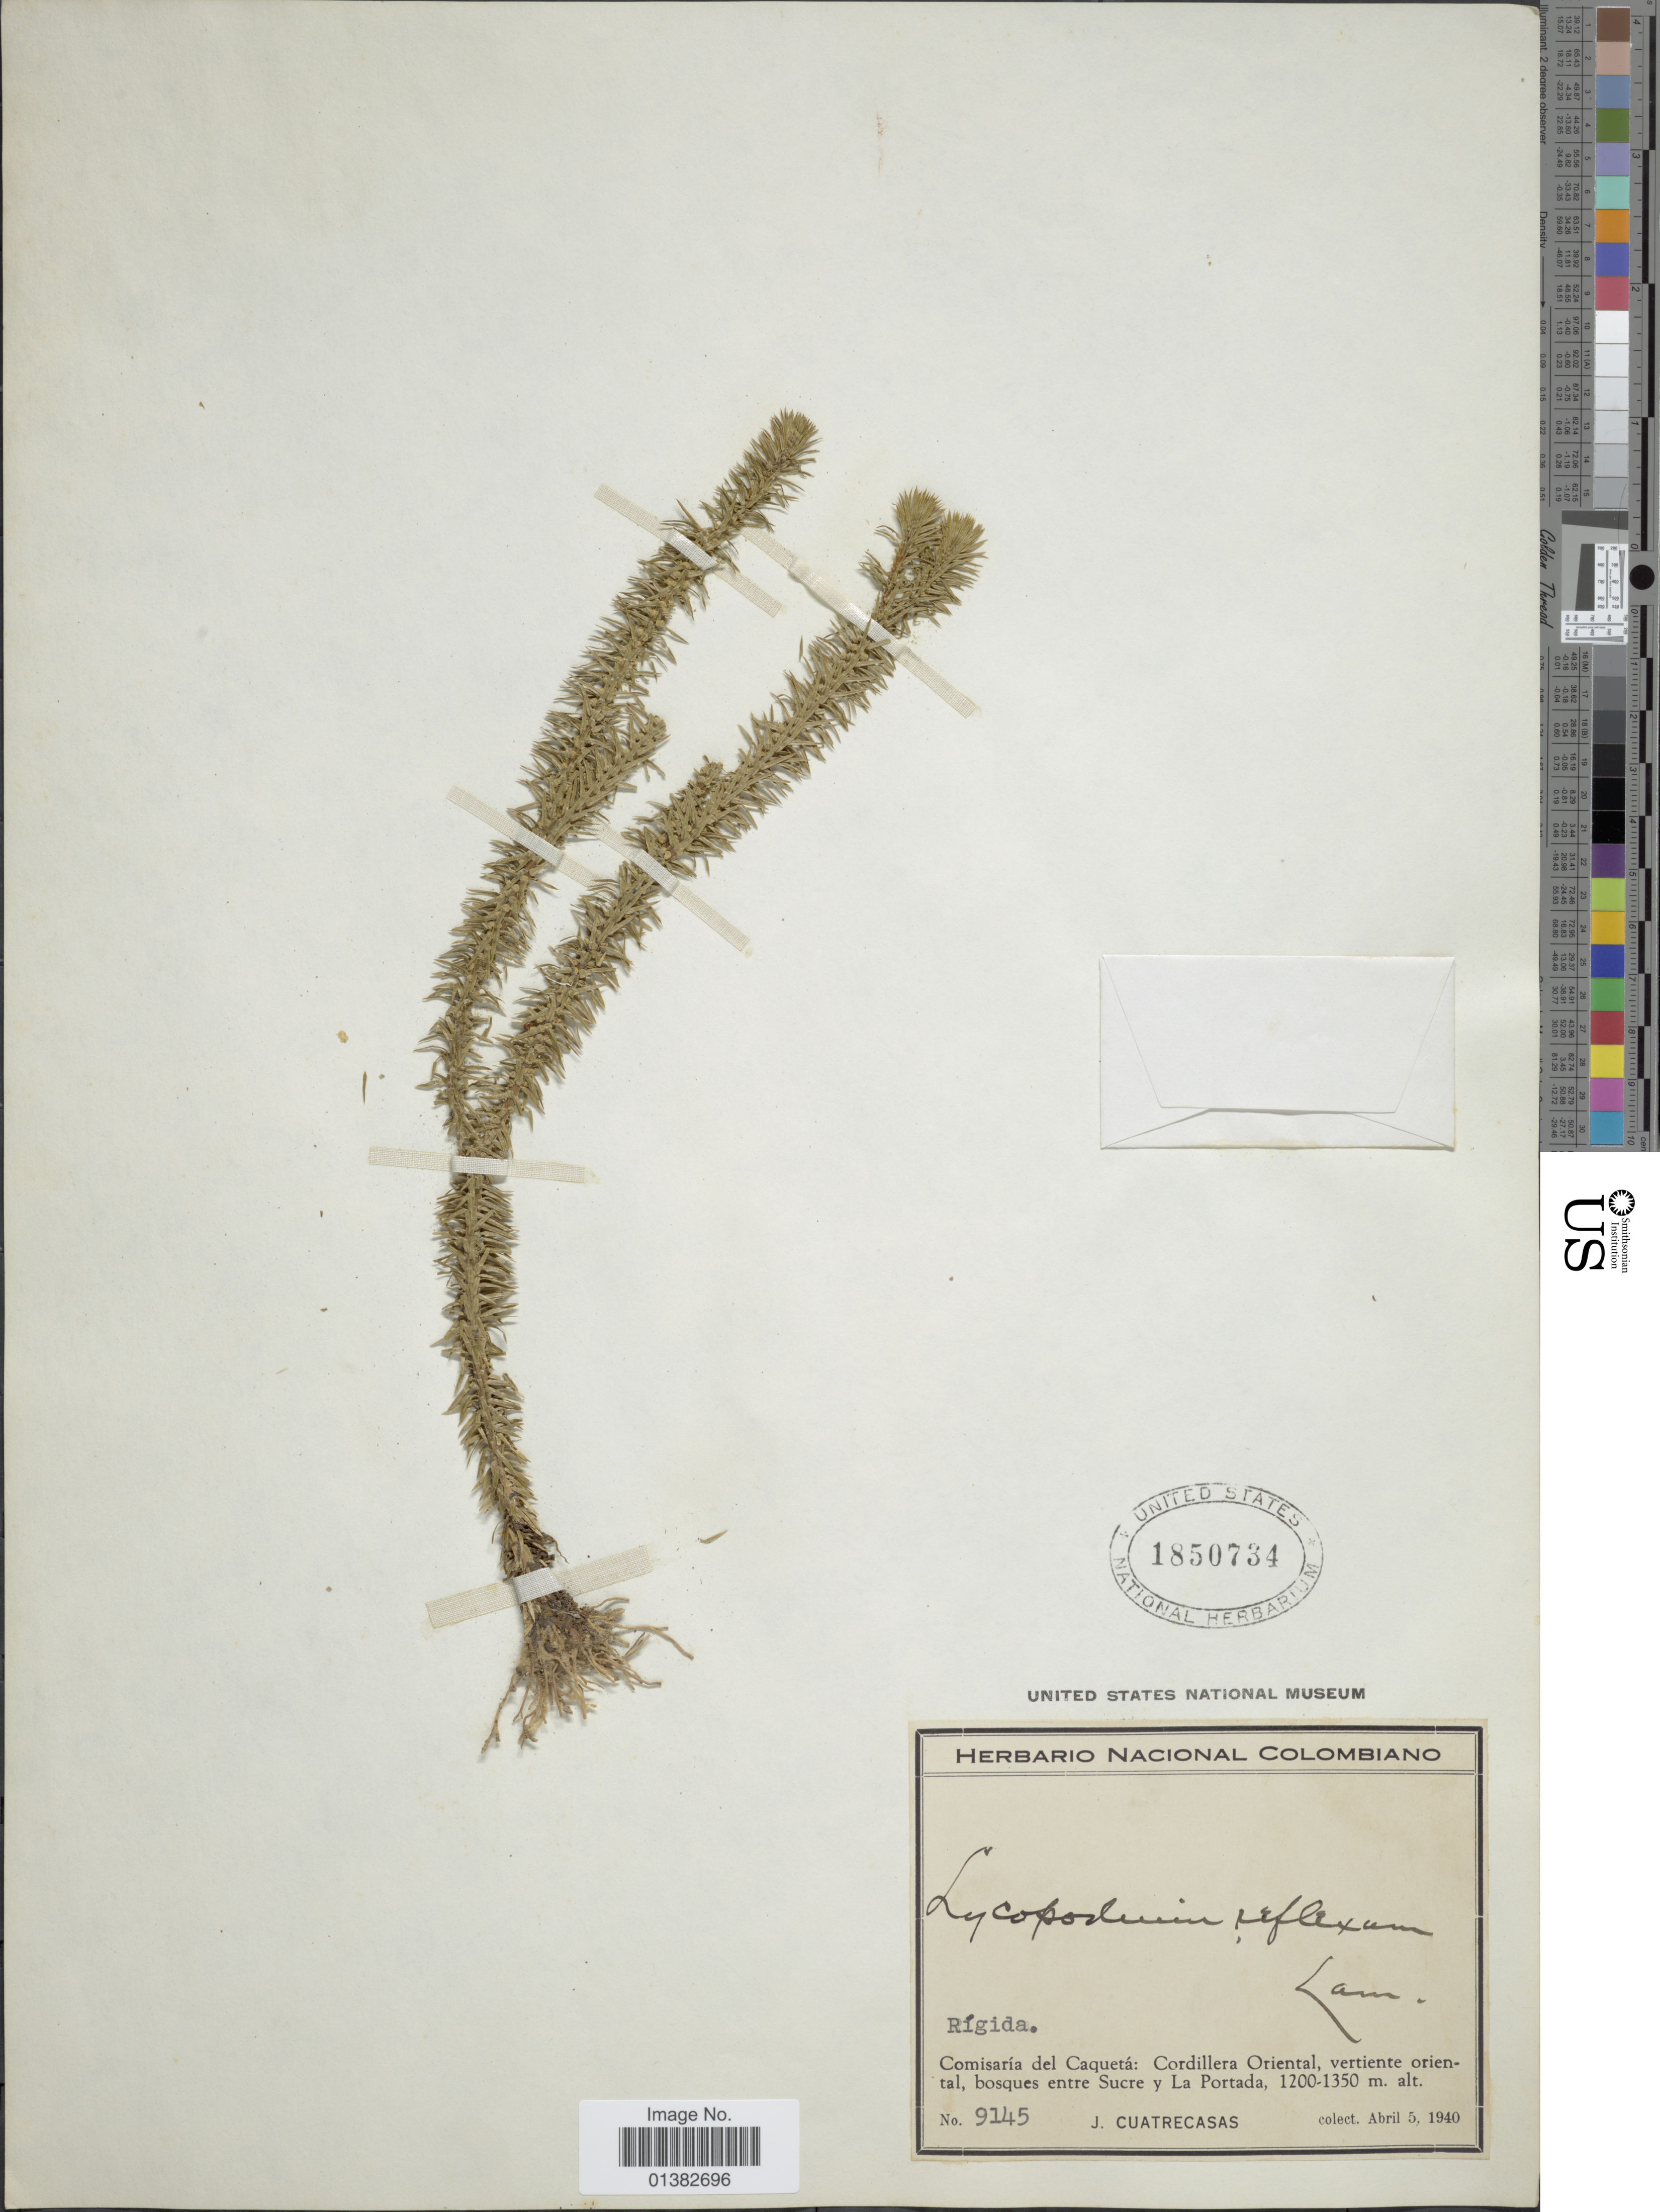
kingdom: Plantae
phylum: Tracheophyta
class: Lycopodiopsida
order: Lycopodiales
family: Lycopodiaceae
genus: Phlegmariurus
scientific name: Phlegmariurus reflexus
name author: (Lam.) B. Øllg.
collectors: J. Cuatrecasas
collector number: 9145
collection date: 1940-04-05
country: Colombia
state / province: Caquetá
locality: Cordillera Oriental, vertiente oriental, bosques entre Sucre y La Portada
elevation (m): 1200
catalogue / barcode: US 1850734